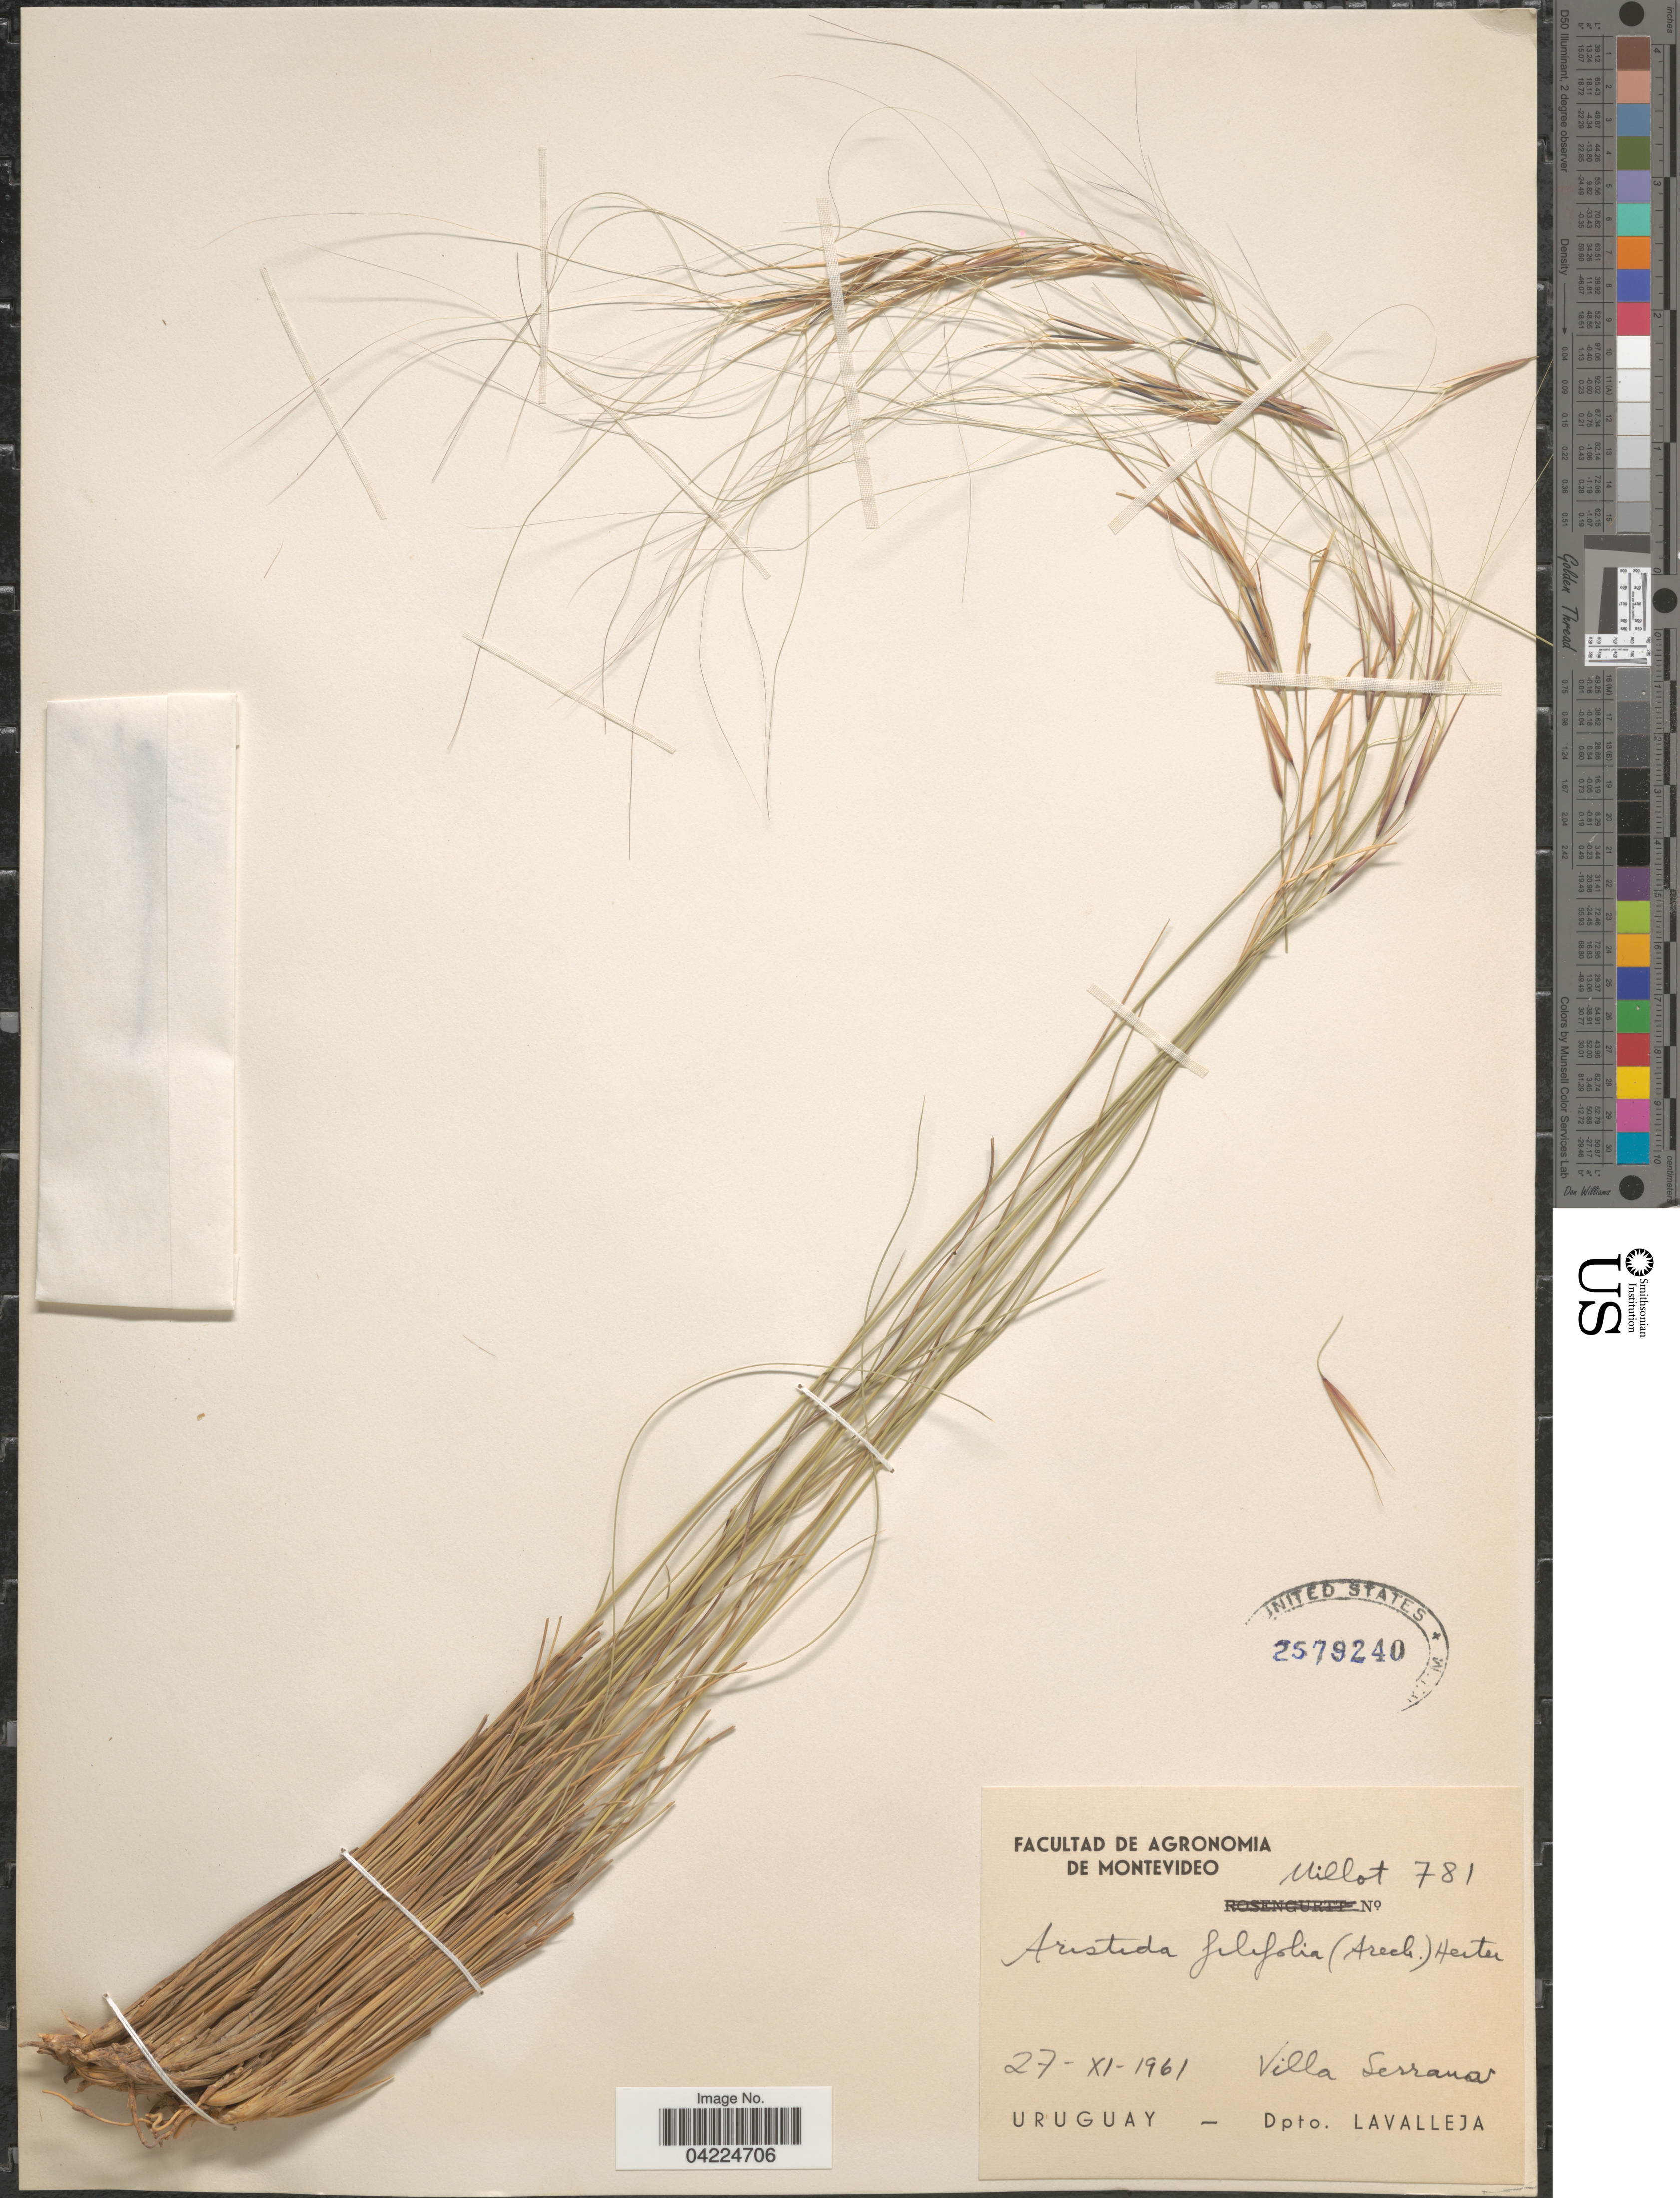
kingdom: Plantae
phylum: Tracheophyta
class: Liliopsida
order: Poales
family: Poaceae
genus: Aristida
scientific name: Aristida filifolia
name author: (Areali) Hecter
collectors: -. Millot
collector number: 781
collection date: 1961-11-27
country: Uruguay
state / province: Lavalleja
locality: Villa Serrana. Dpto. Lavalleja.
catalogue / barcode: US 2579240